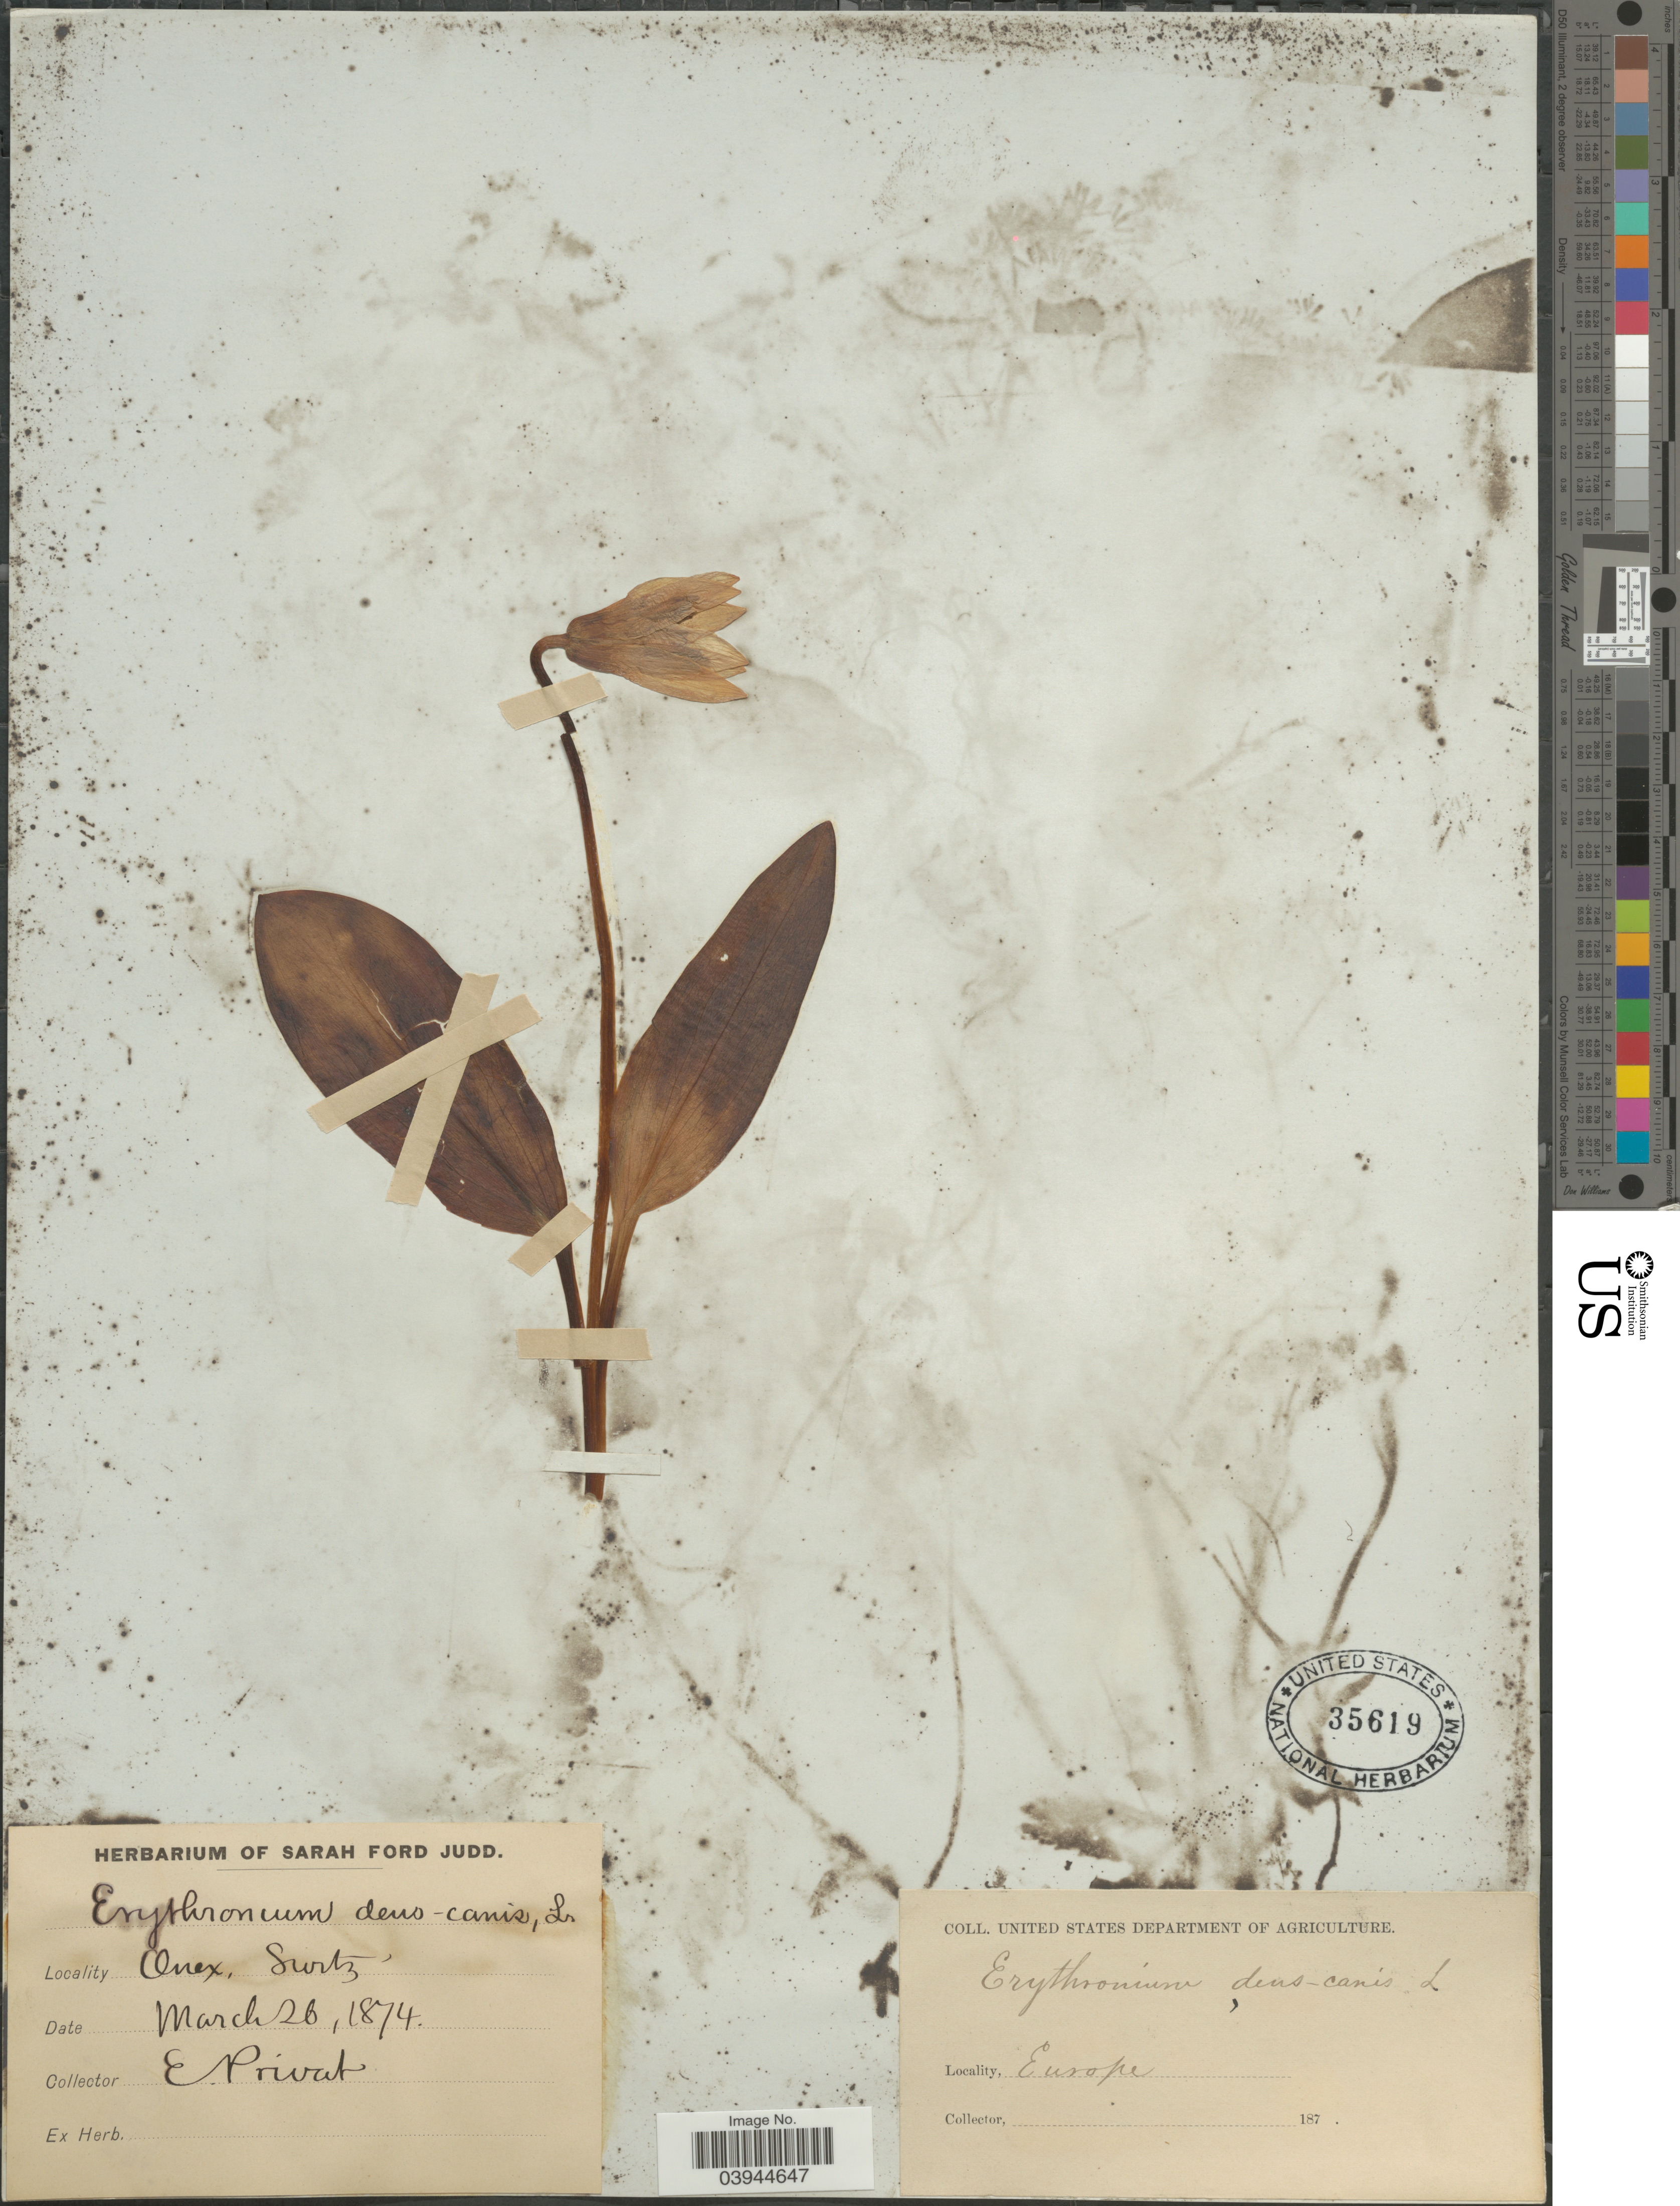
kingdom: Plantae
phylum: Tracheophyta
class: Liliopsida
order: Liliales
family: Liliaceae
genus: Erythronium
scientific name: Erythronium dens-canis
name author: L.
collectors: E. Privat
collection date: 1874-03-26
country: Switzerland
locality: Onex.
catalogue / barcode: US 35619